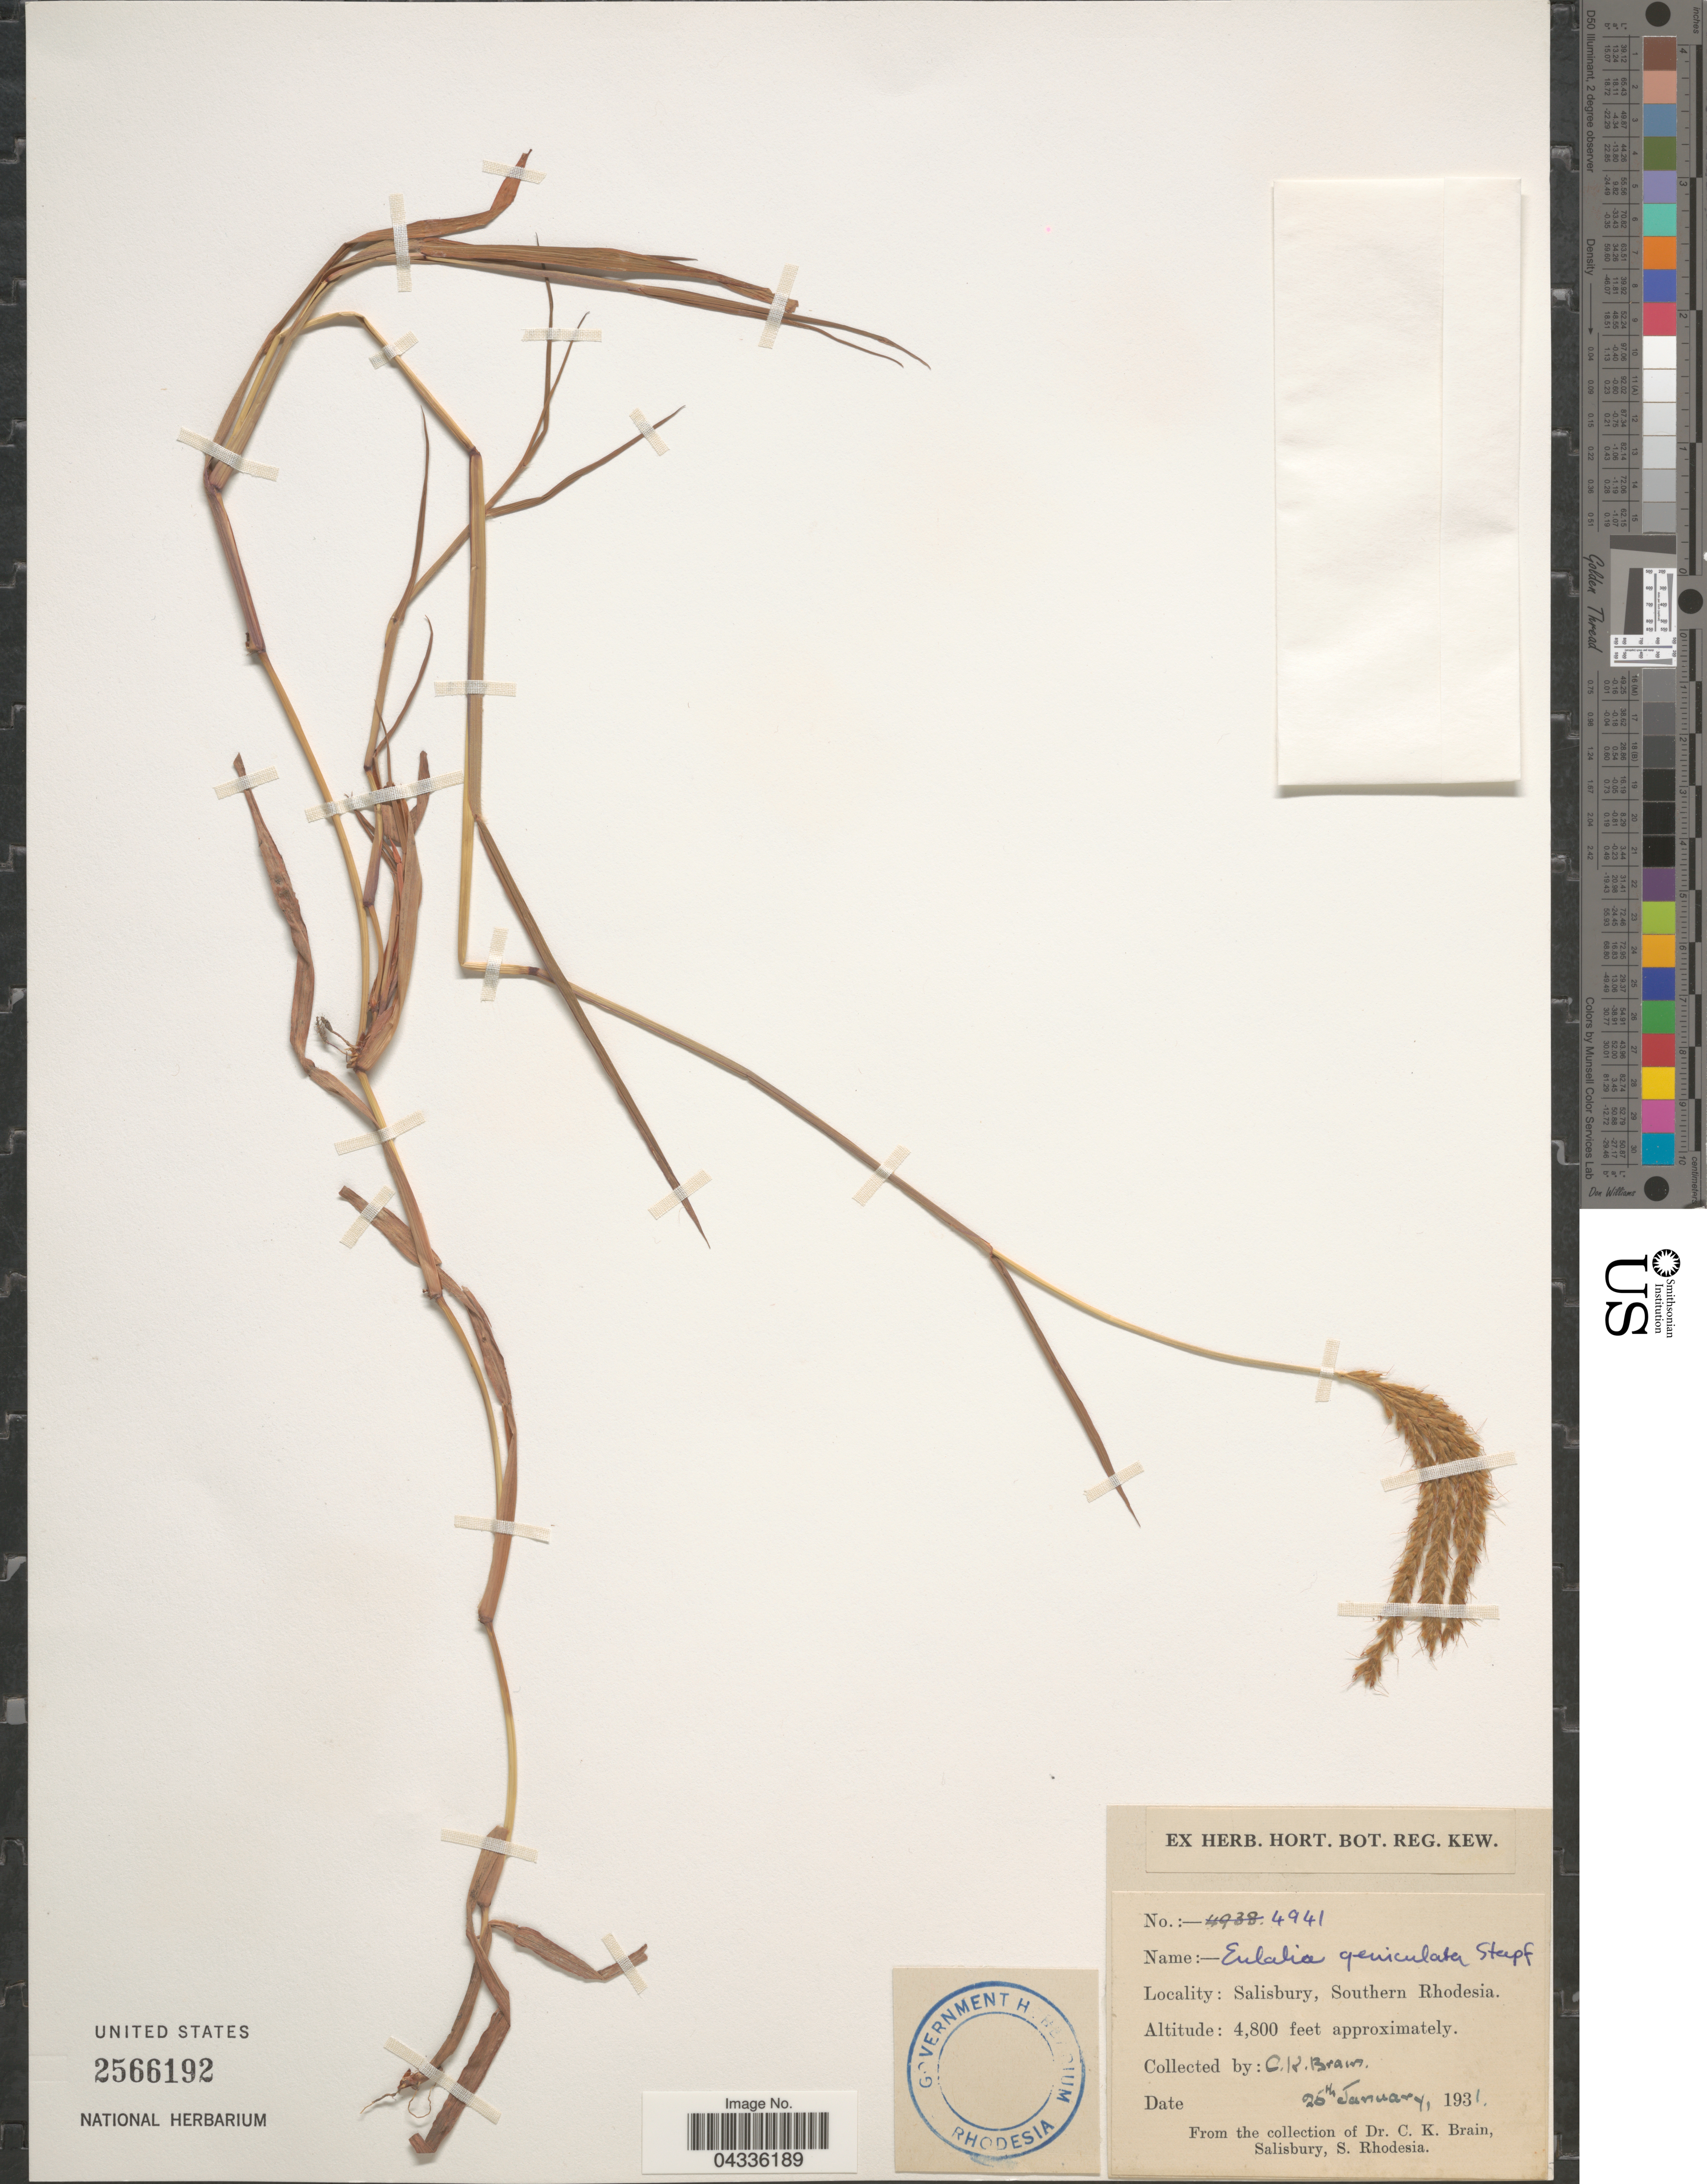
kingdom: Plantae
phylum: Tracheophyta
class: Liliopsida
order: Poales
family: Poaceae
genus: Eulalia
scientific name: Eulalia aurea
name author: (Bory) Kunth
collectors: C. Brain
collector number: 4941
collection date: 1931-01-26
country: Zimbabwe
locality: Salisbury, Southern Rhodesia.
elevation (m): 1463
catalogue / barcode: US 2566192